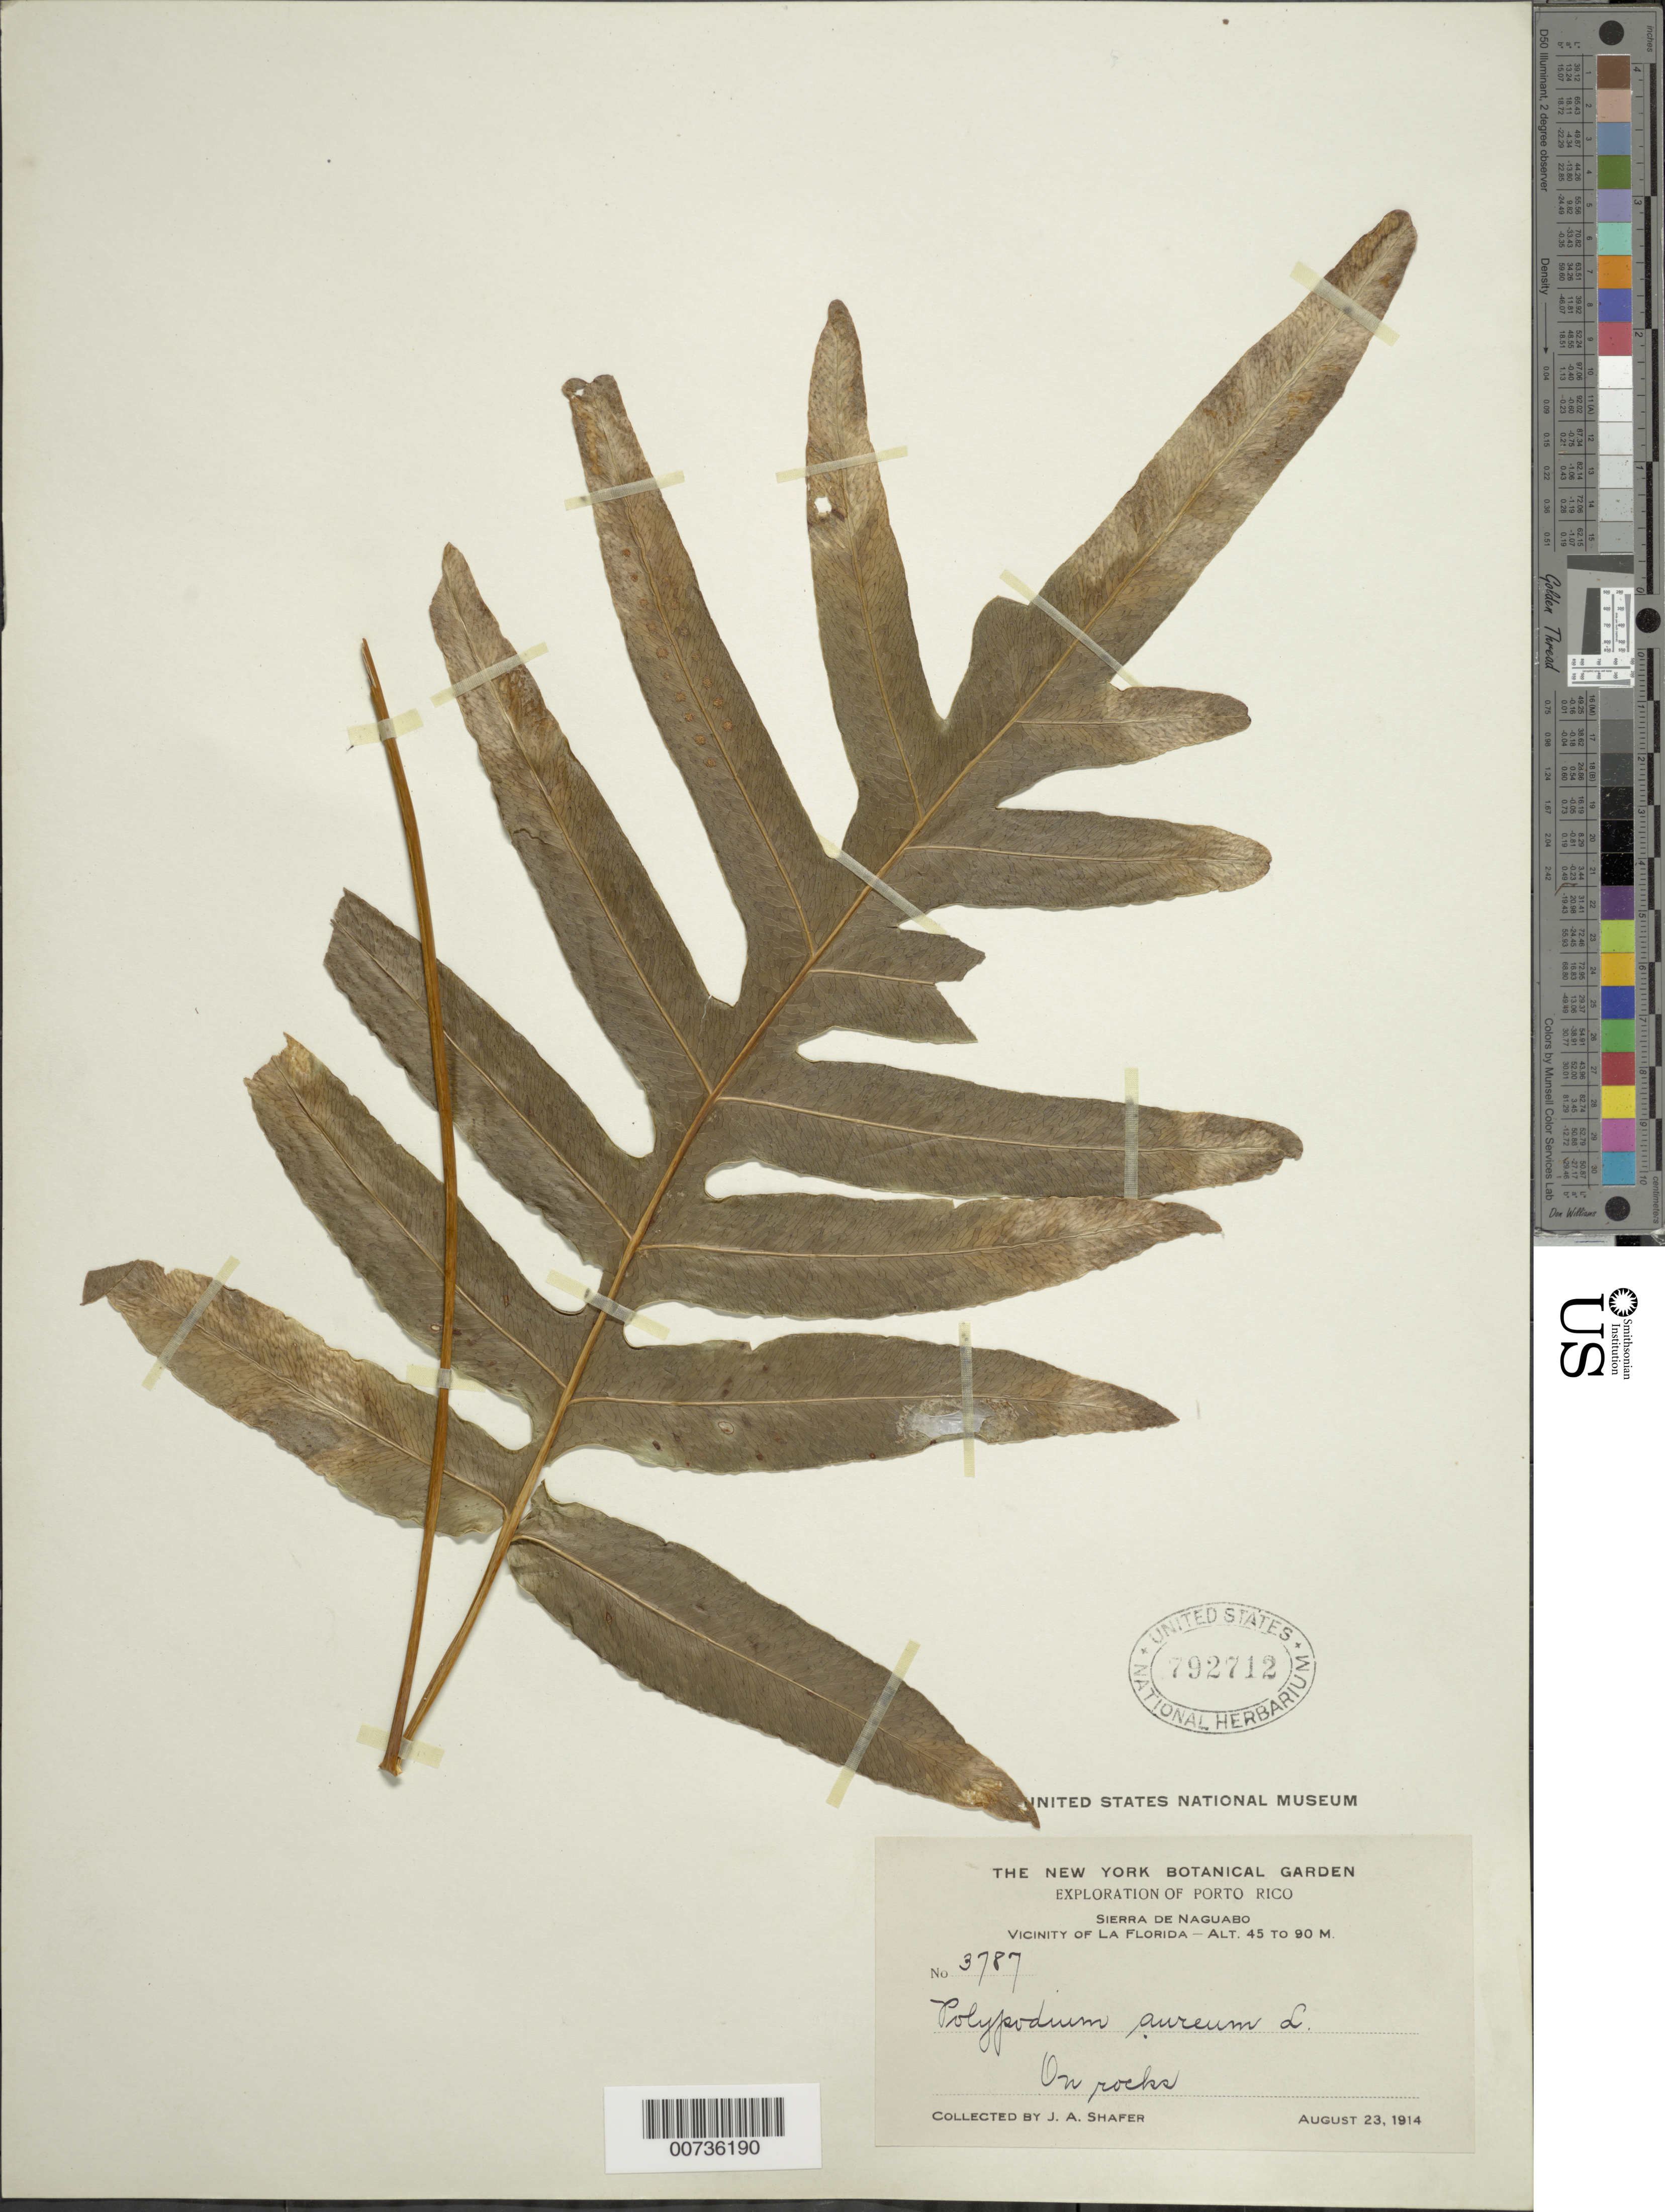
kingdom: Plantae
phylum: Tracheophyta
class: Polypodiopsida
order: Polypodiales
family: Polypodiaceae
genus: Phlebodium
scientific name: Phlebodium aureum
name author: (L.) J. Sm.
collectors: J. A. Shafer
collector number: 3787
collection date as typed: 23 Aug 1914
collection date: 1914-08-23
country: Puerto Rico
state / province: Naguabo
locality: Sierra de Naguabo, vicinity of La Florida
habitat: On rocks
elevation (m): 45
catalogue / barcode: US 792712